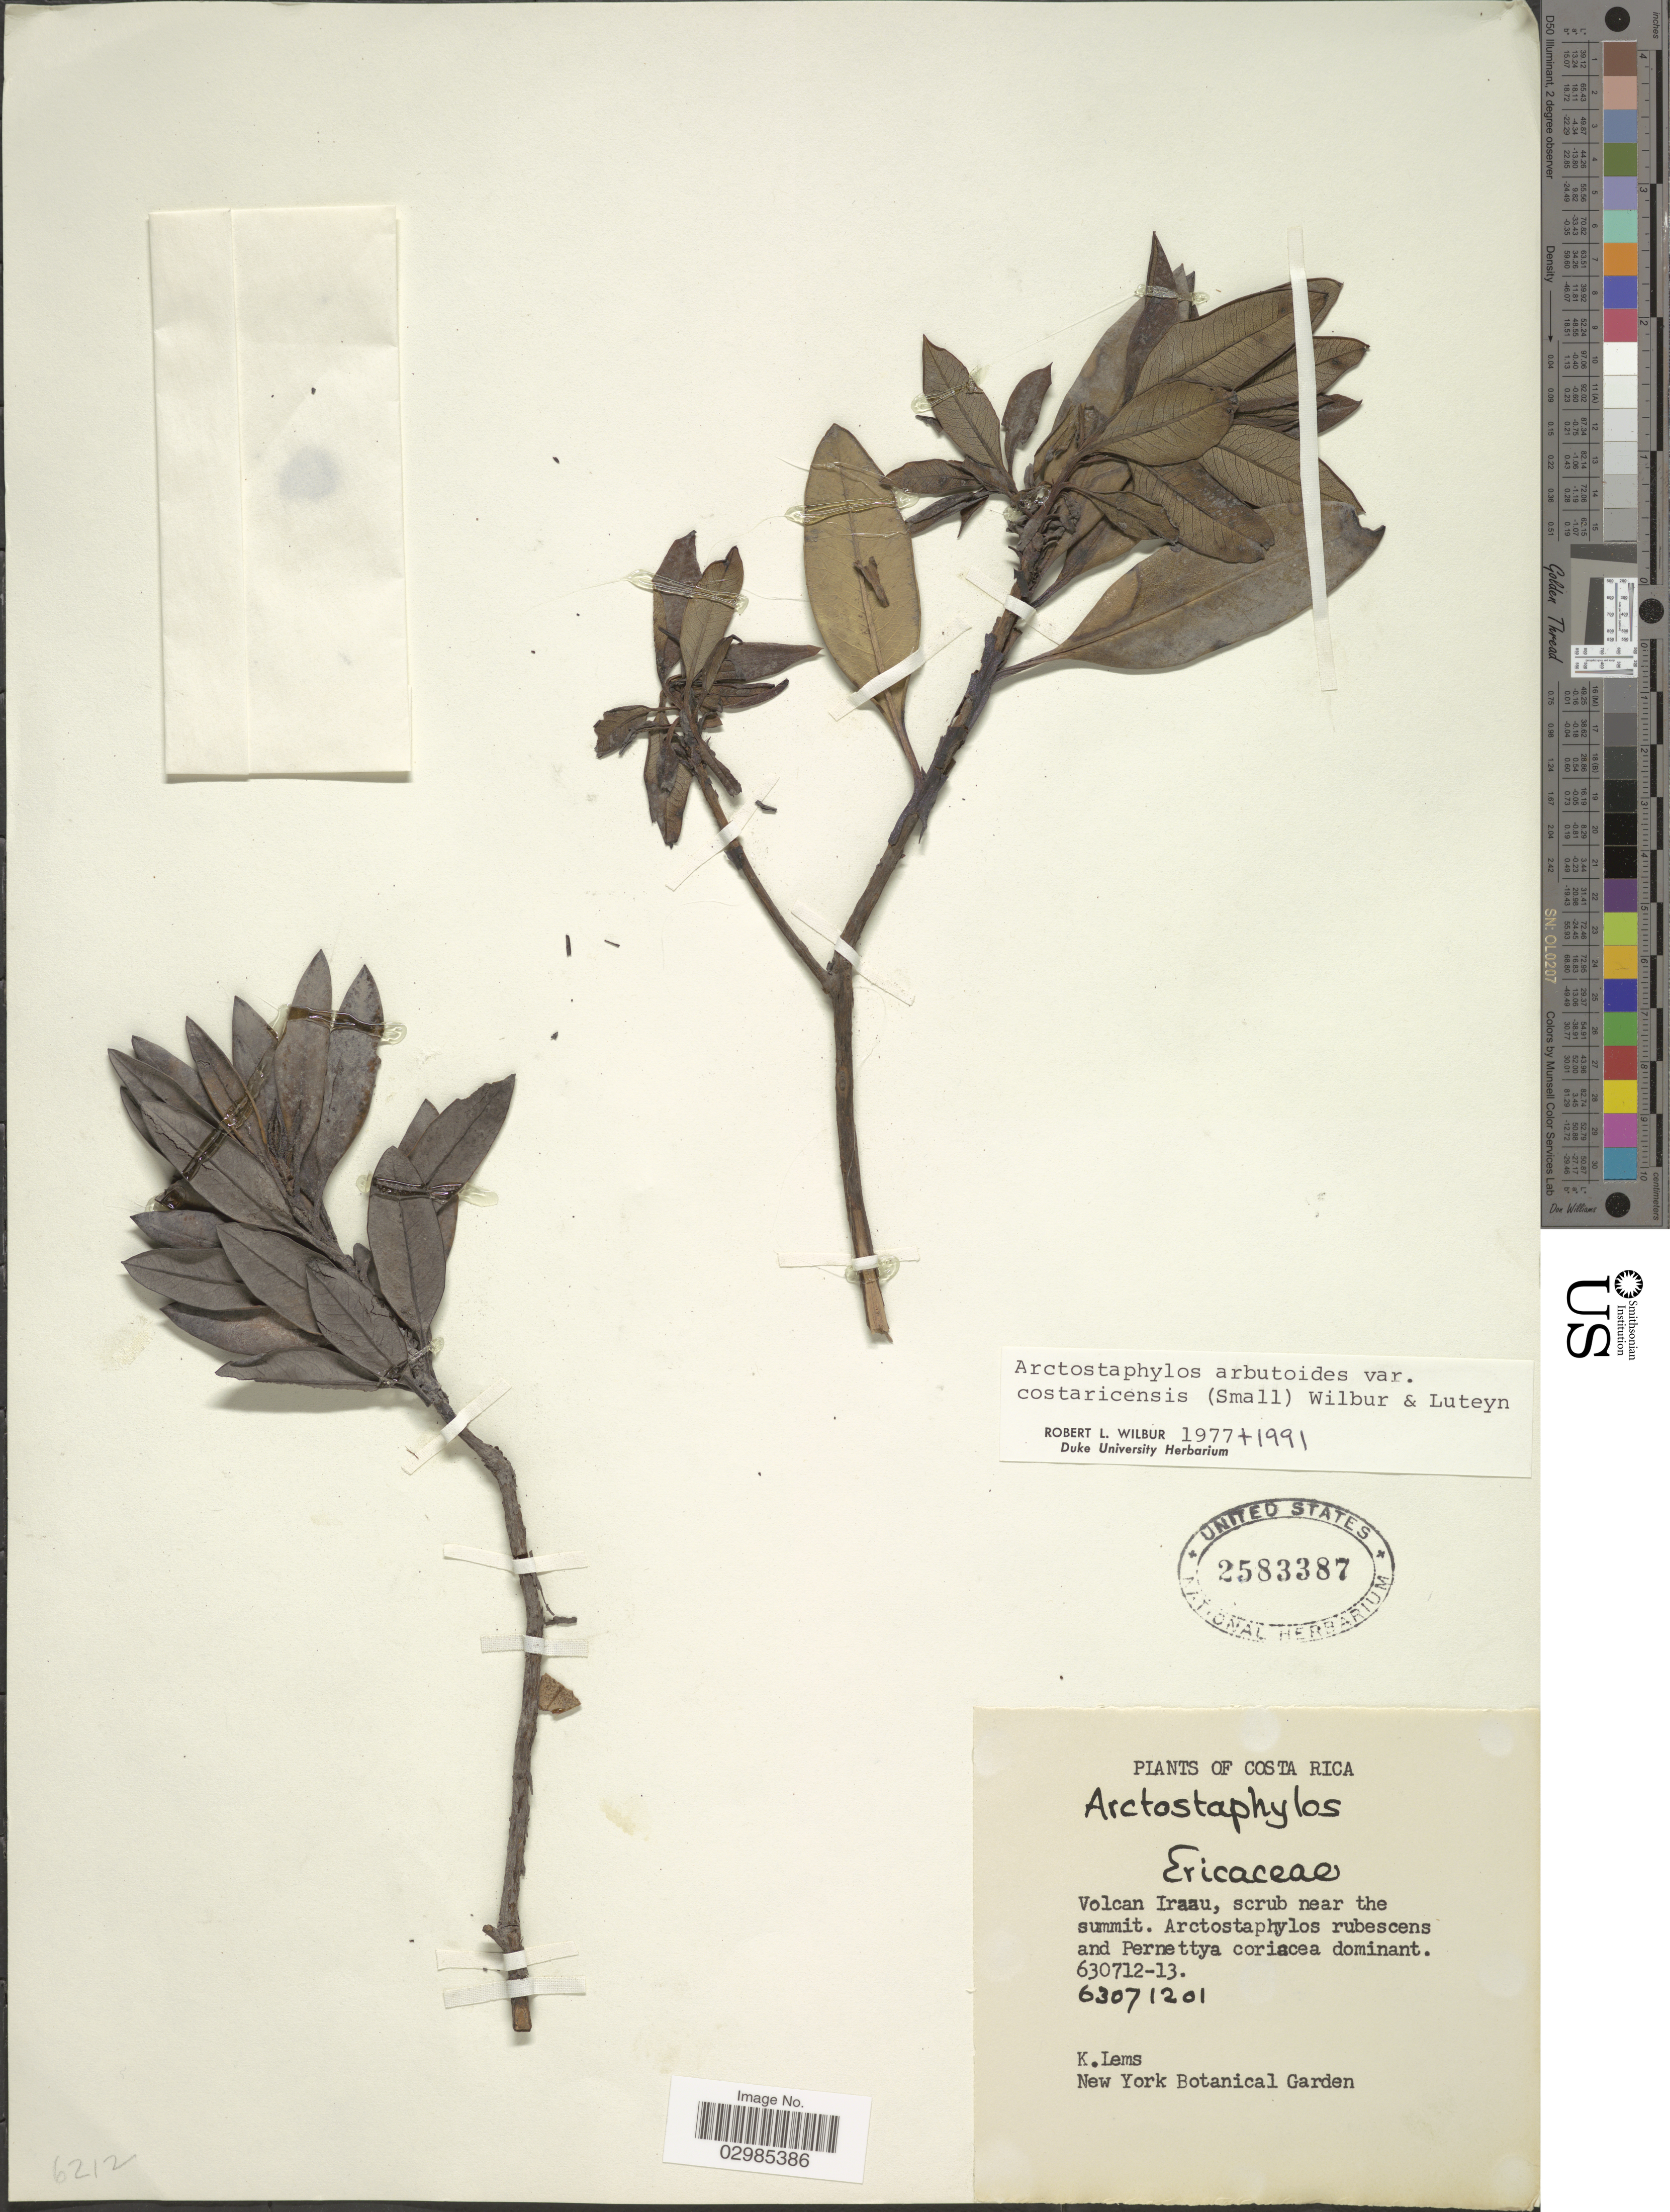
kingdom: Plantae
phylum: Tracheophyta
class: Magnoliopsida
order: Ericales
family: Ericaceae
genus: Arctostaphylos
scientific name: Arctostaphylos arbutoides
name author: (Lindl.) Hemsl.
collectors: K. Lems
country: Costa Rica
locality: Volcan Irazu, scrub near the summit.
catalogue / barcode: US 2583387